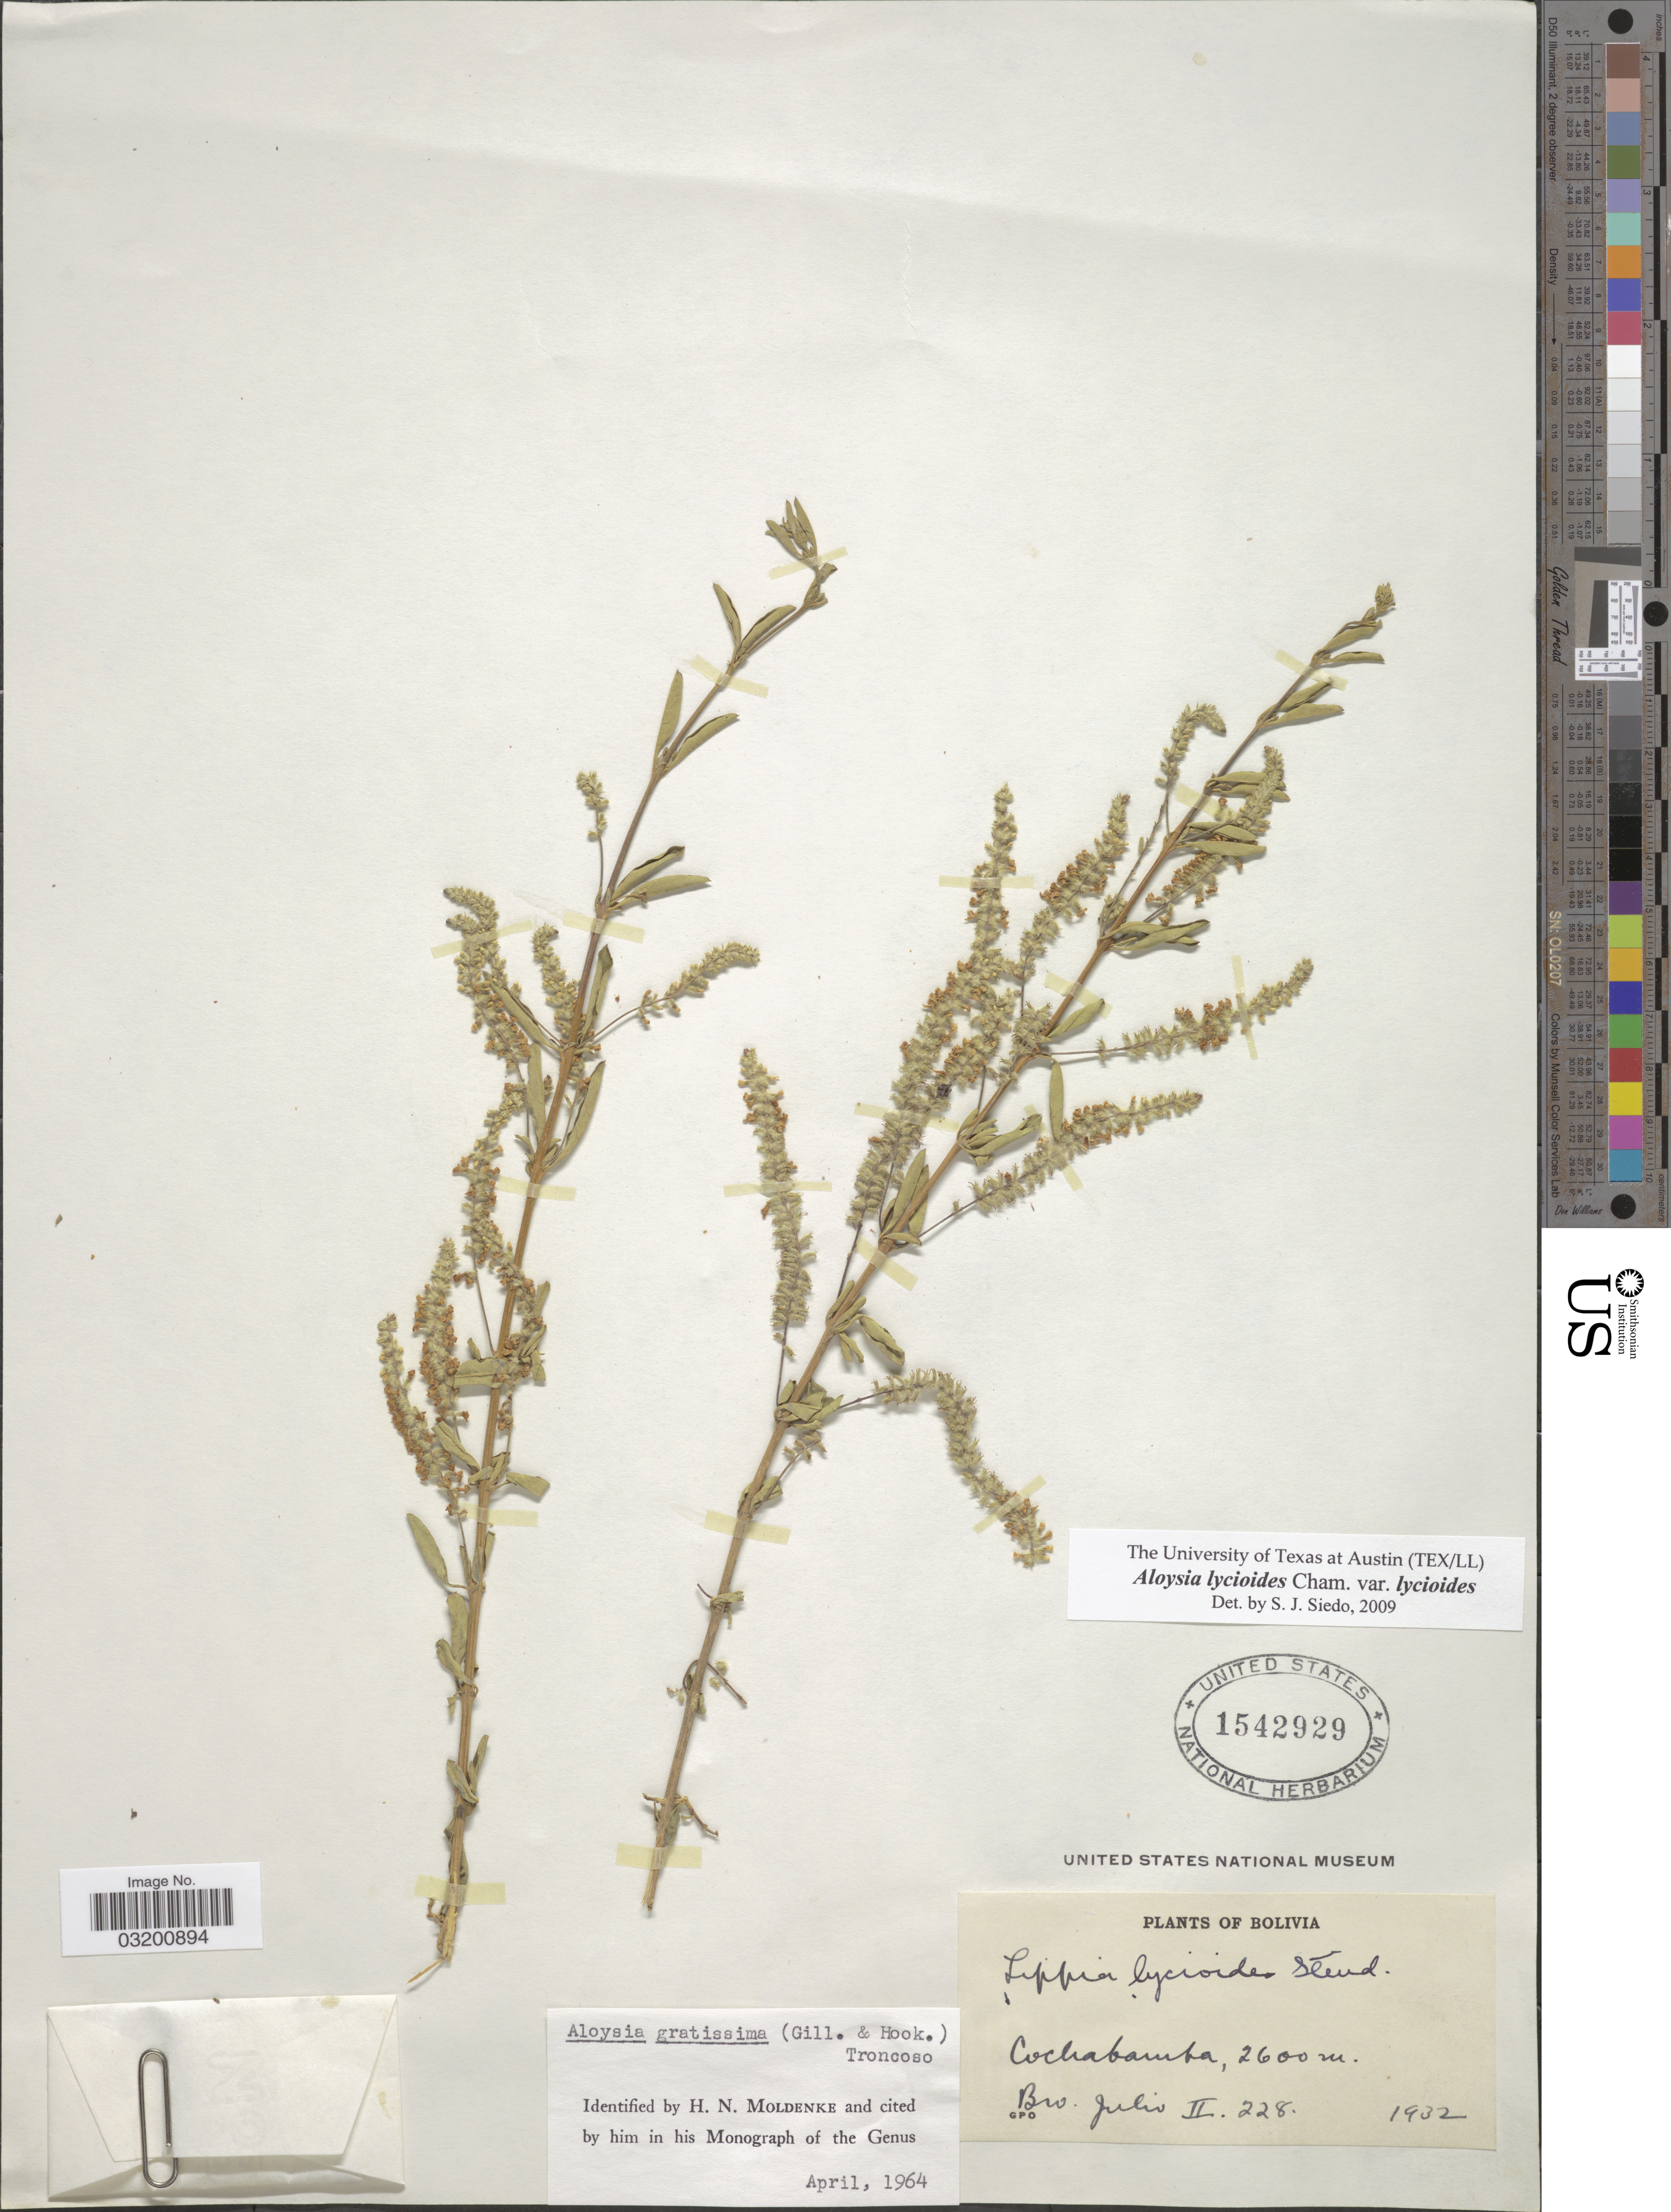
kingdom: Plantae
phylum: Tracheophyta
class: Magnoliopsida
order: Lamiales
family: Verbenaceae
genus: Aloysia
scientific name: Aloysia lycioides var. lycioides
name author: Cham.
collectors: Bro. Julio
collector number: II228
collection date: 1932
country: Bolivia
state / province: Cochabamba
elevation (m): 2600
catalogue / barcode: US 1542929